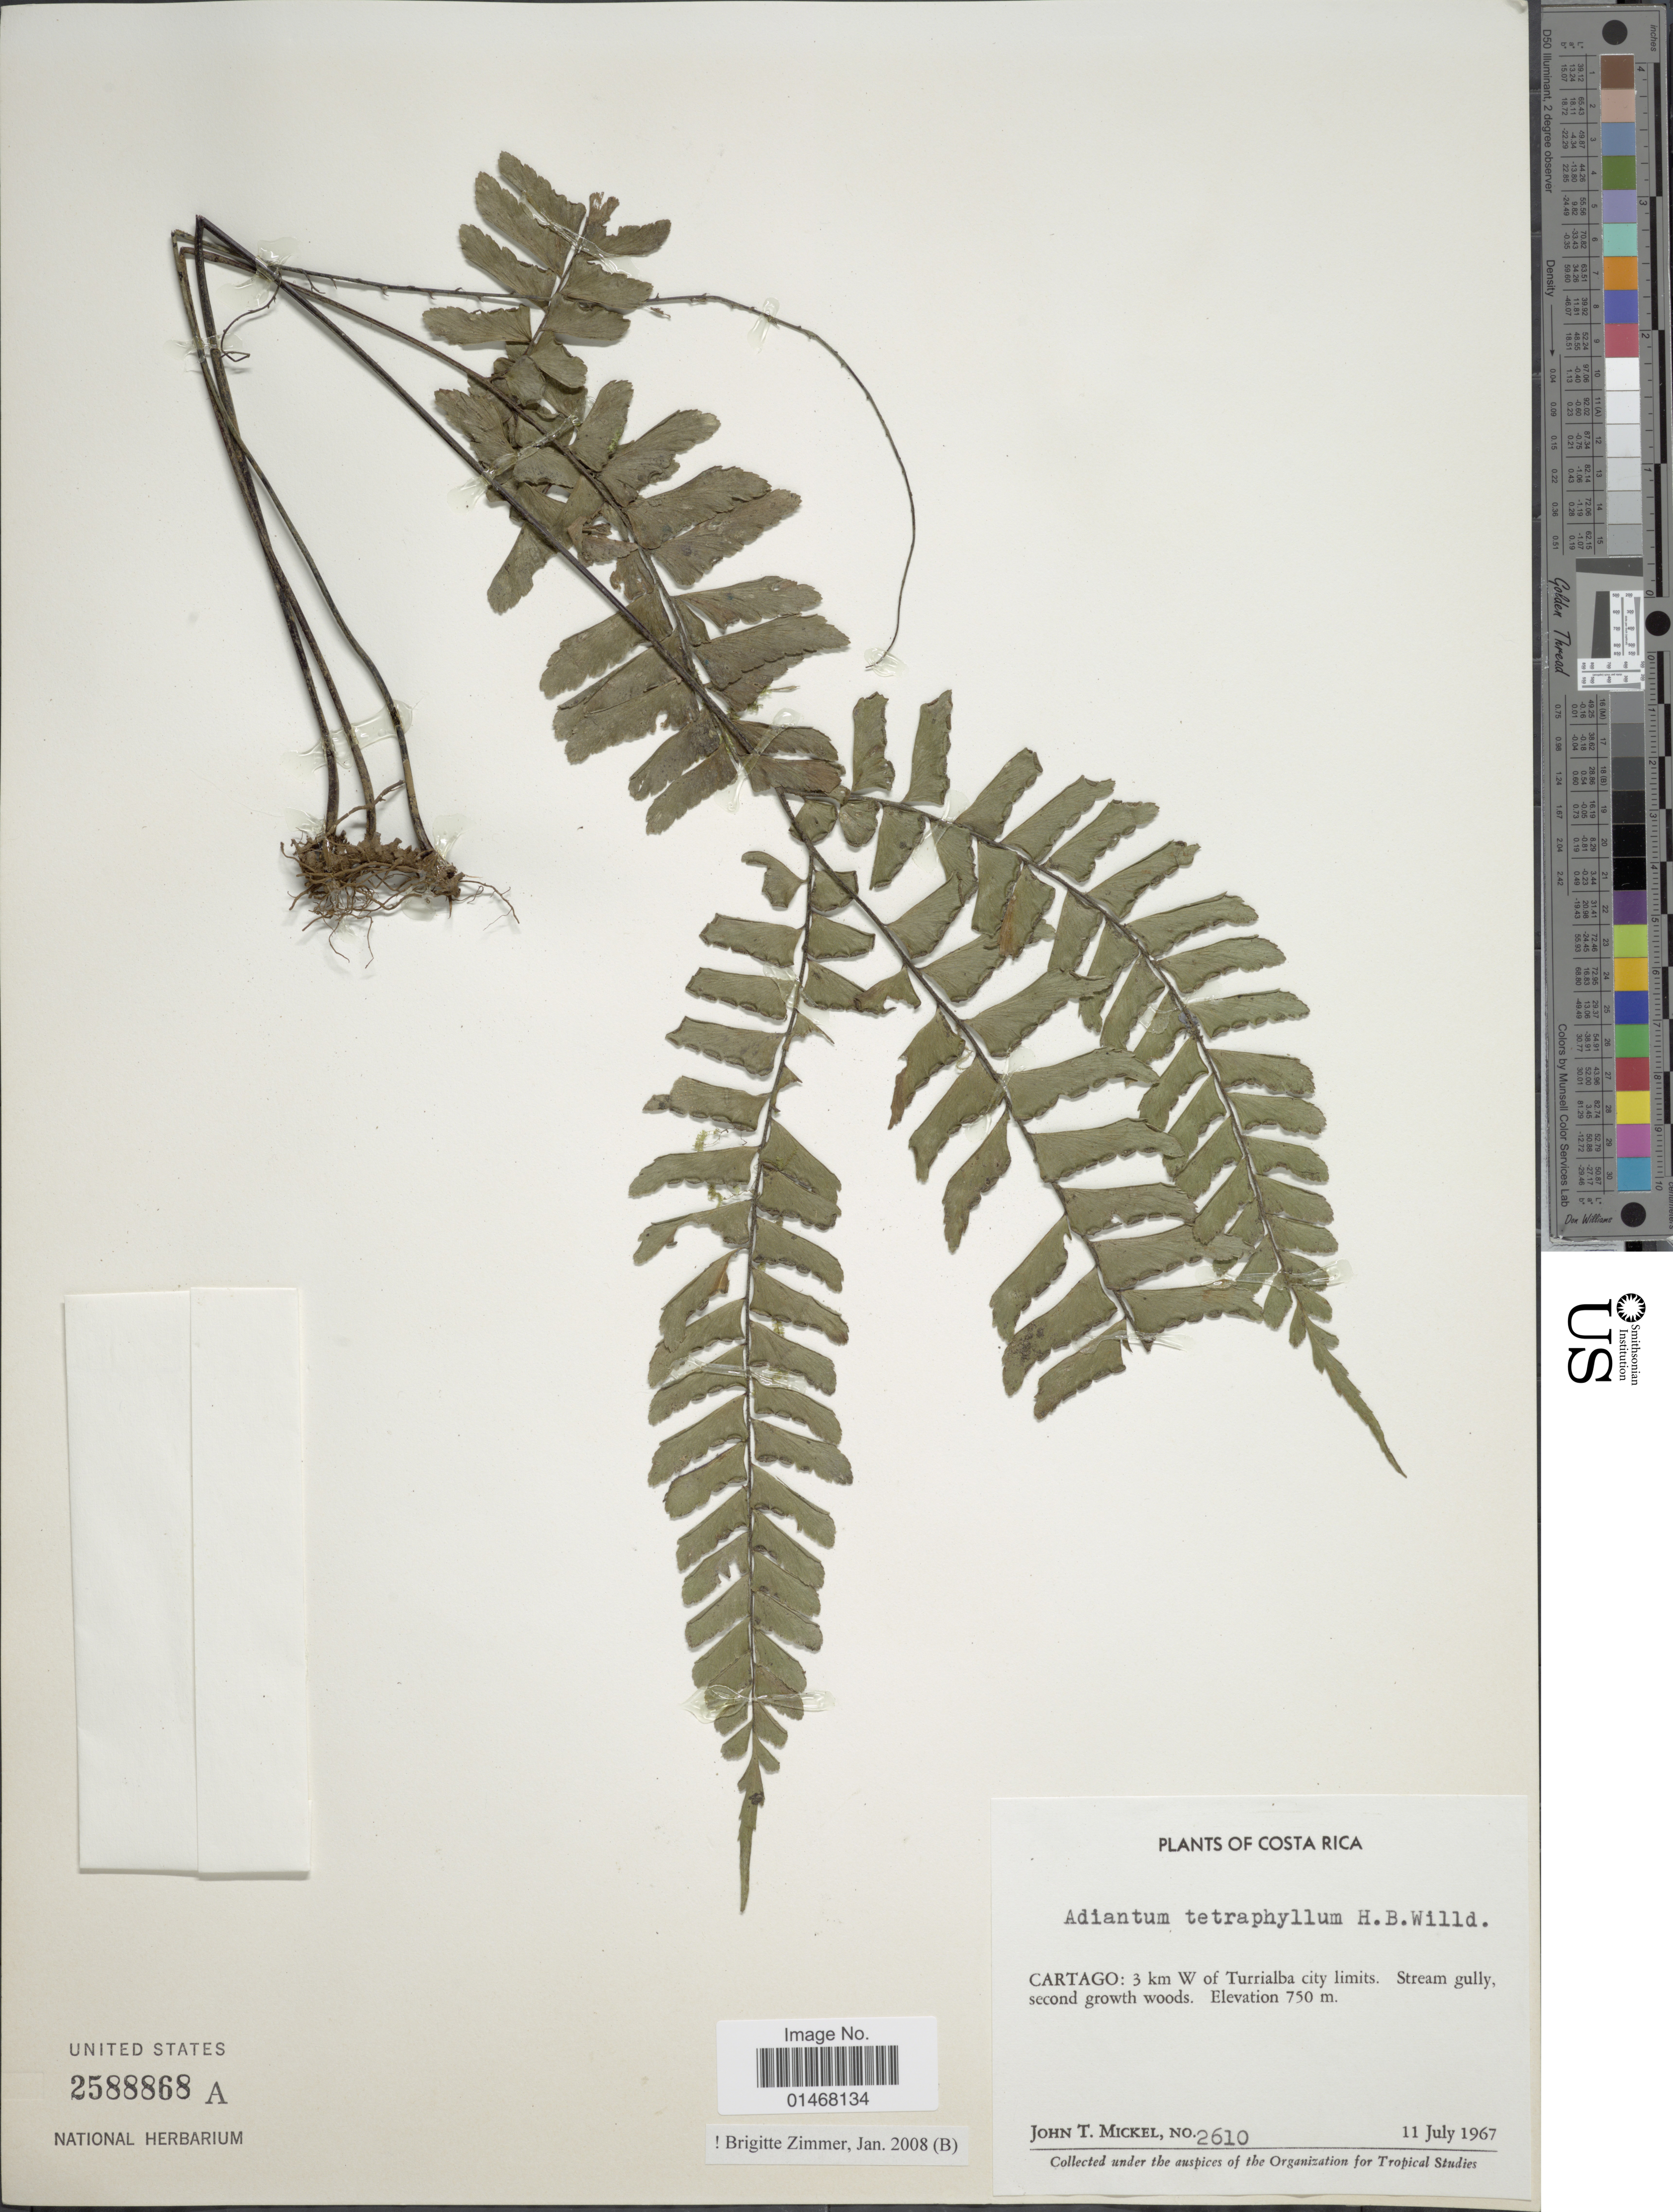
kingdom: Plantae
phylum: Tracheophyta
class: Polypodiopsida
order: Polypodiales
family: Pteridaceae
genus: Adiantum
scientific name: Adiantum tetraphyllum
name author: Humb. & Bonpl. ex Willd.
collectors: J. T. Mickel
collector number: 2610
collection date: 1967-07-11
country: Costa Rica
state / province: Cartago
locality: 3 km W of Turrialba city limits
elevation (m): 750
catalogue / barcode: US 2588868A